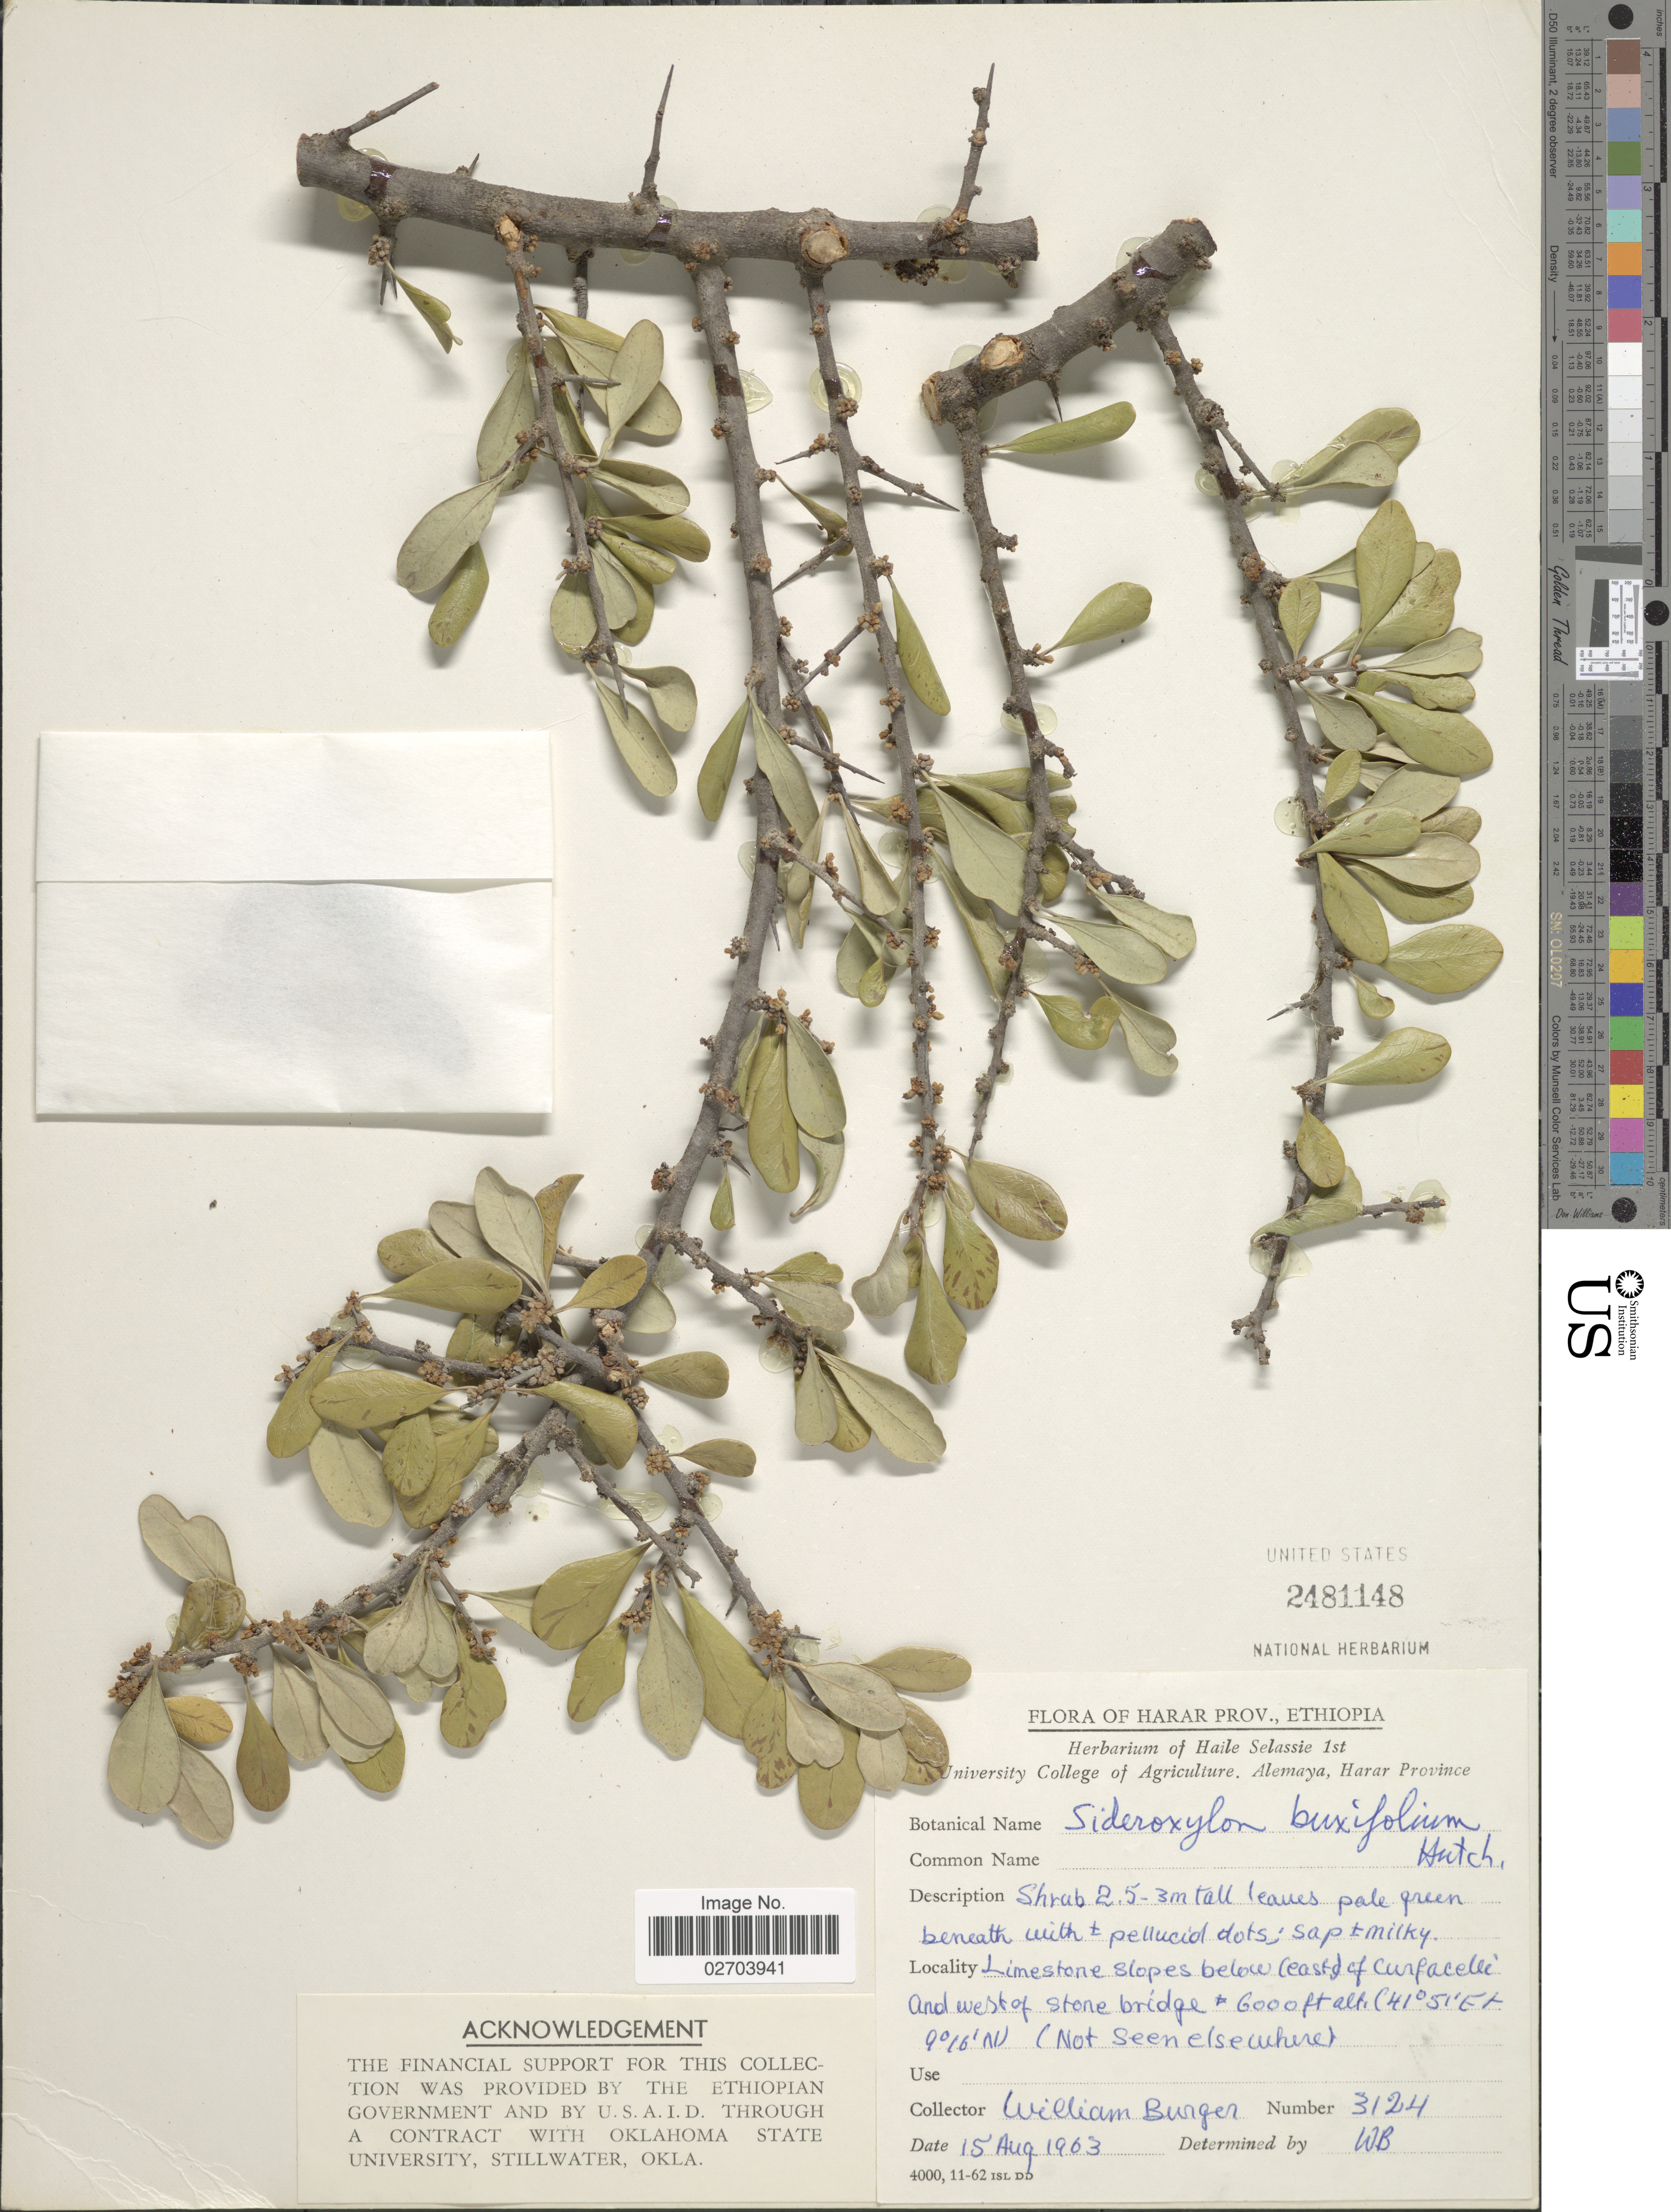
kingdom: Plantae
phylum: Tracheophyta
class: Magnoliopsida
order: Ericales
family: Sapotaceae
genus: Sideroxylon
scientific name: Sideroxylon buxifolium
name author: Hutch.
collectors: W. Burger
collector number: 3124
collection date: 1963-08-15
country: Ethiopia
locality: Harar Prov. Limestone slopes below (east) of Curfacelee and west of stone bridge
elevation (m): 1829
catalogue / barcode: US 2481148